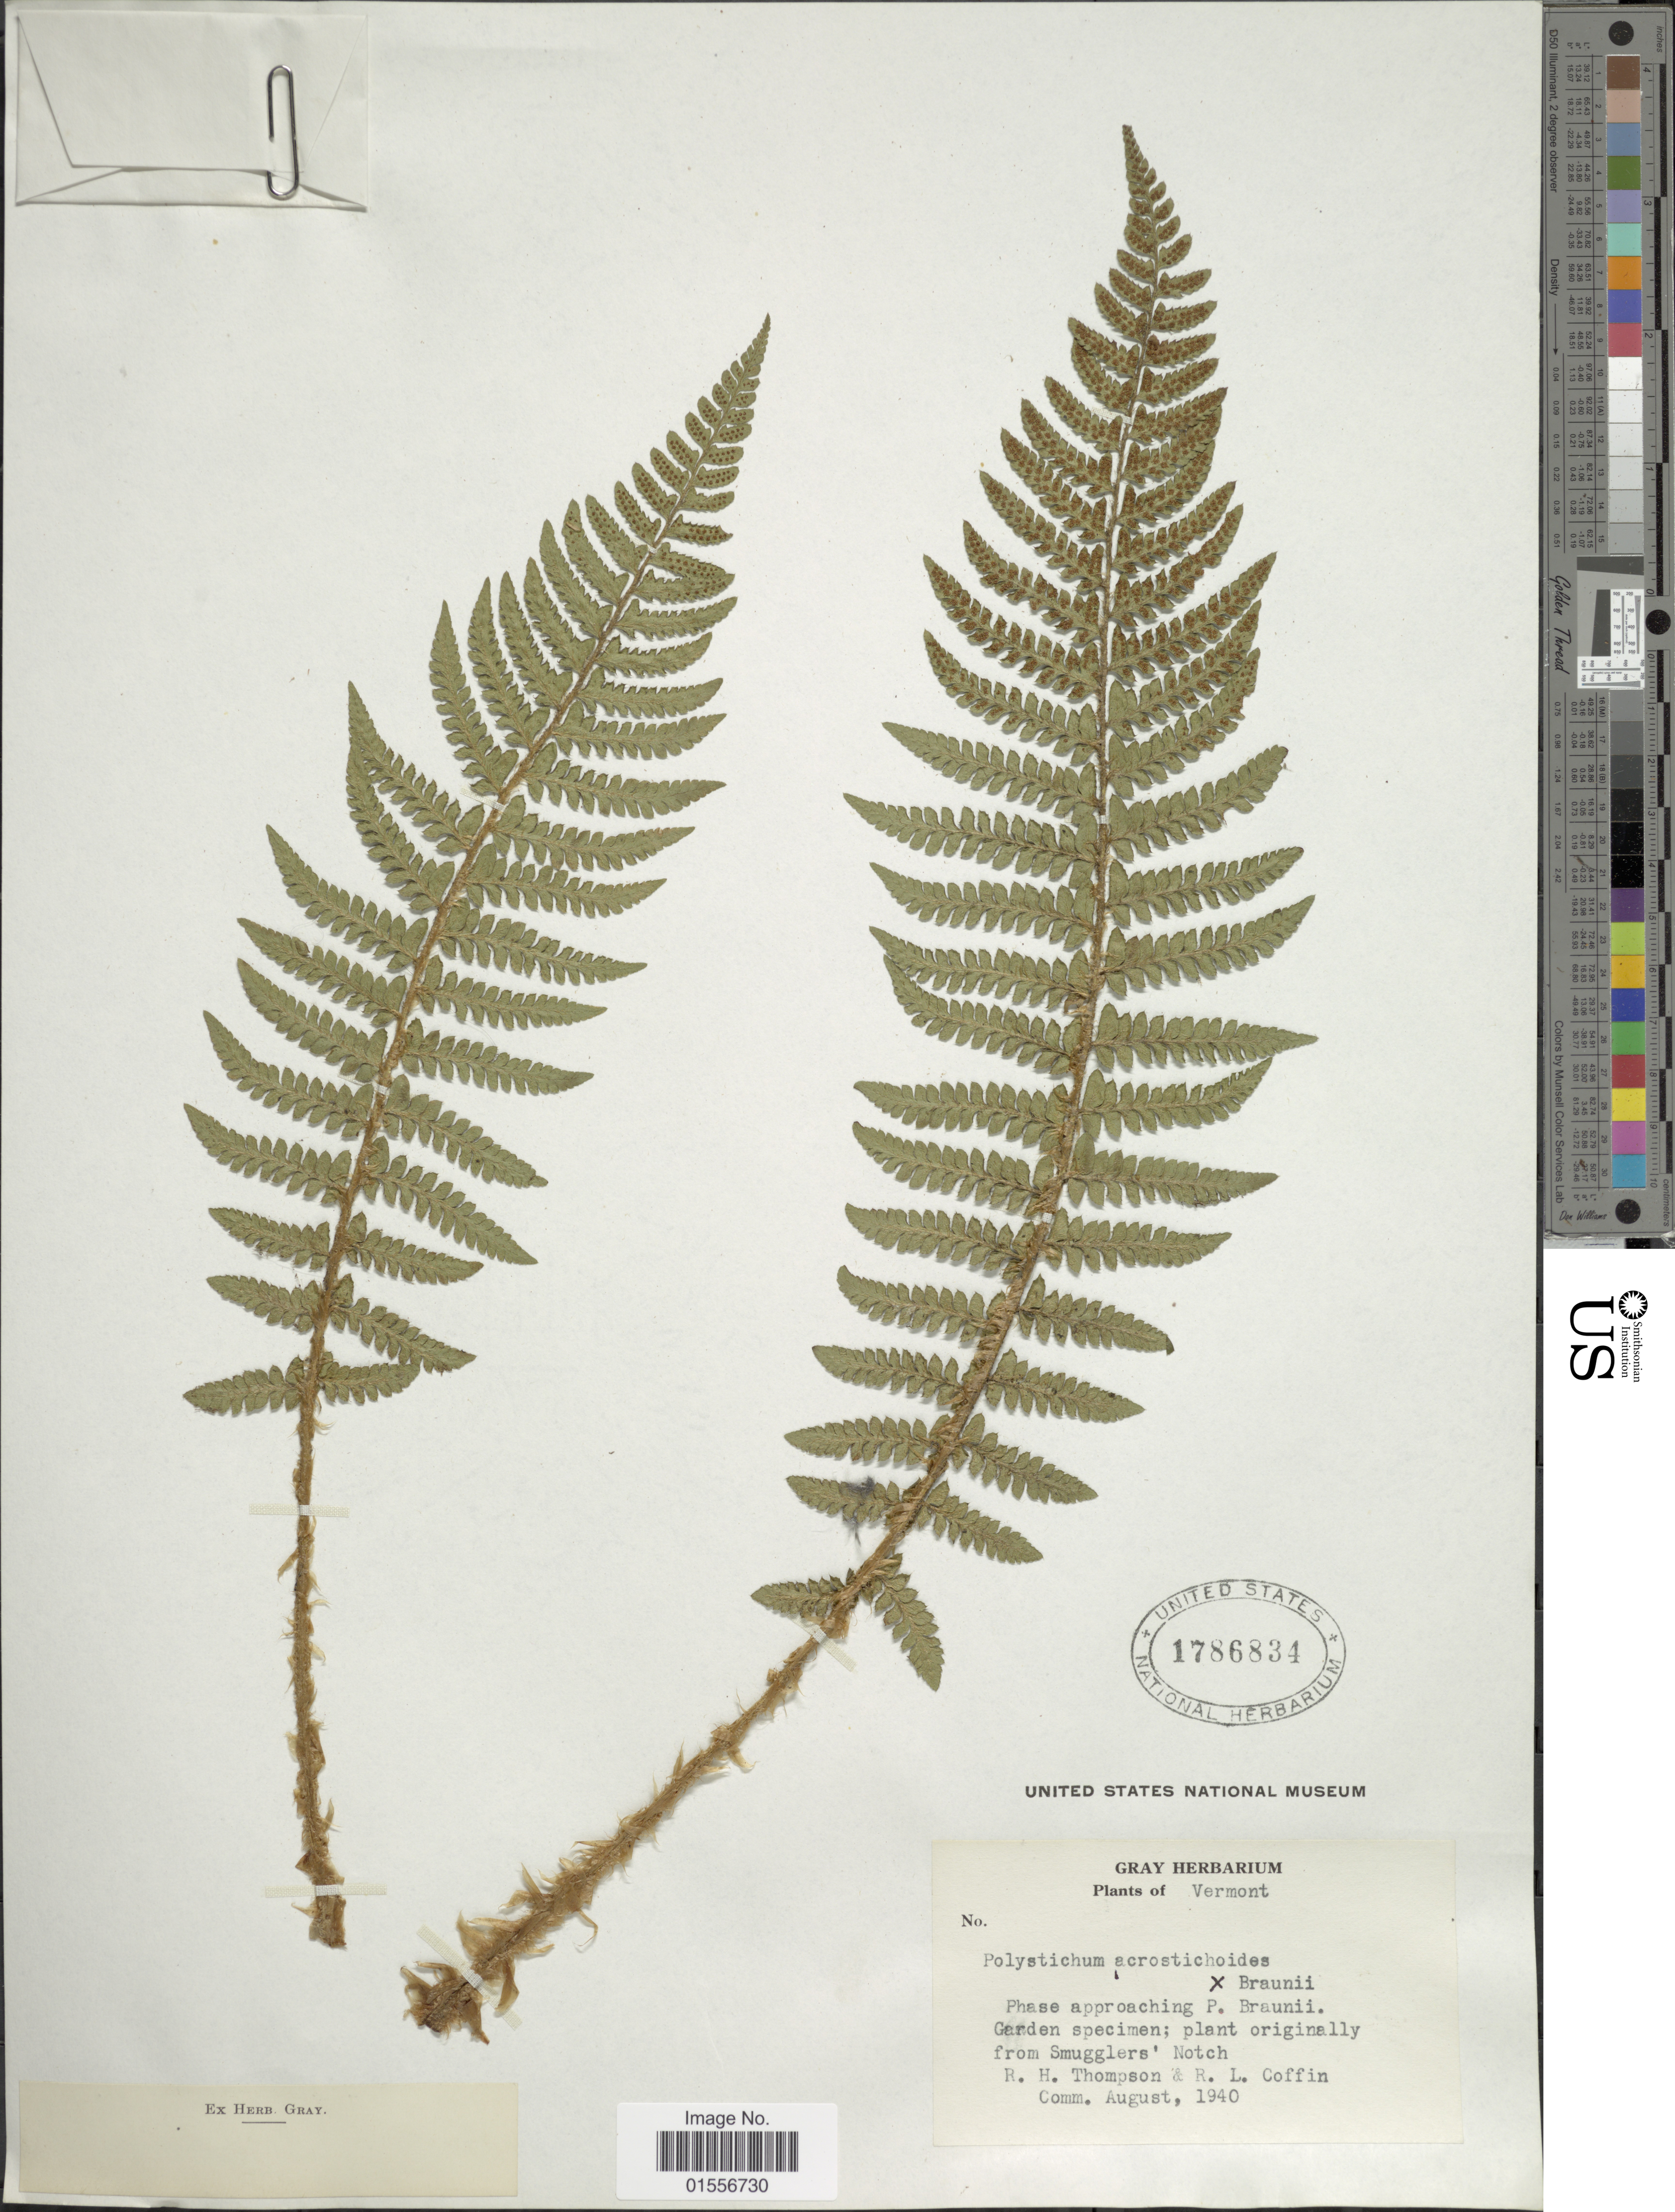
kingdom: Plantae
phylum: Tracheophyta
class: Polypodiopsida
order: Polypodiales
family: Dryopteridaceae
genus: Polystichum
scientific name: Polystichum acrostichoides x P. braunii (Spenn.) Fée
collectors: R. H. Thompson & R. Coffin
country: United States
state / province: Vermont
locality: Garden speciment; plant originally from Smugglers' Notch.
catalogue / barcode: US 1786834